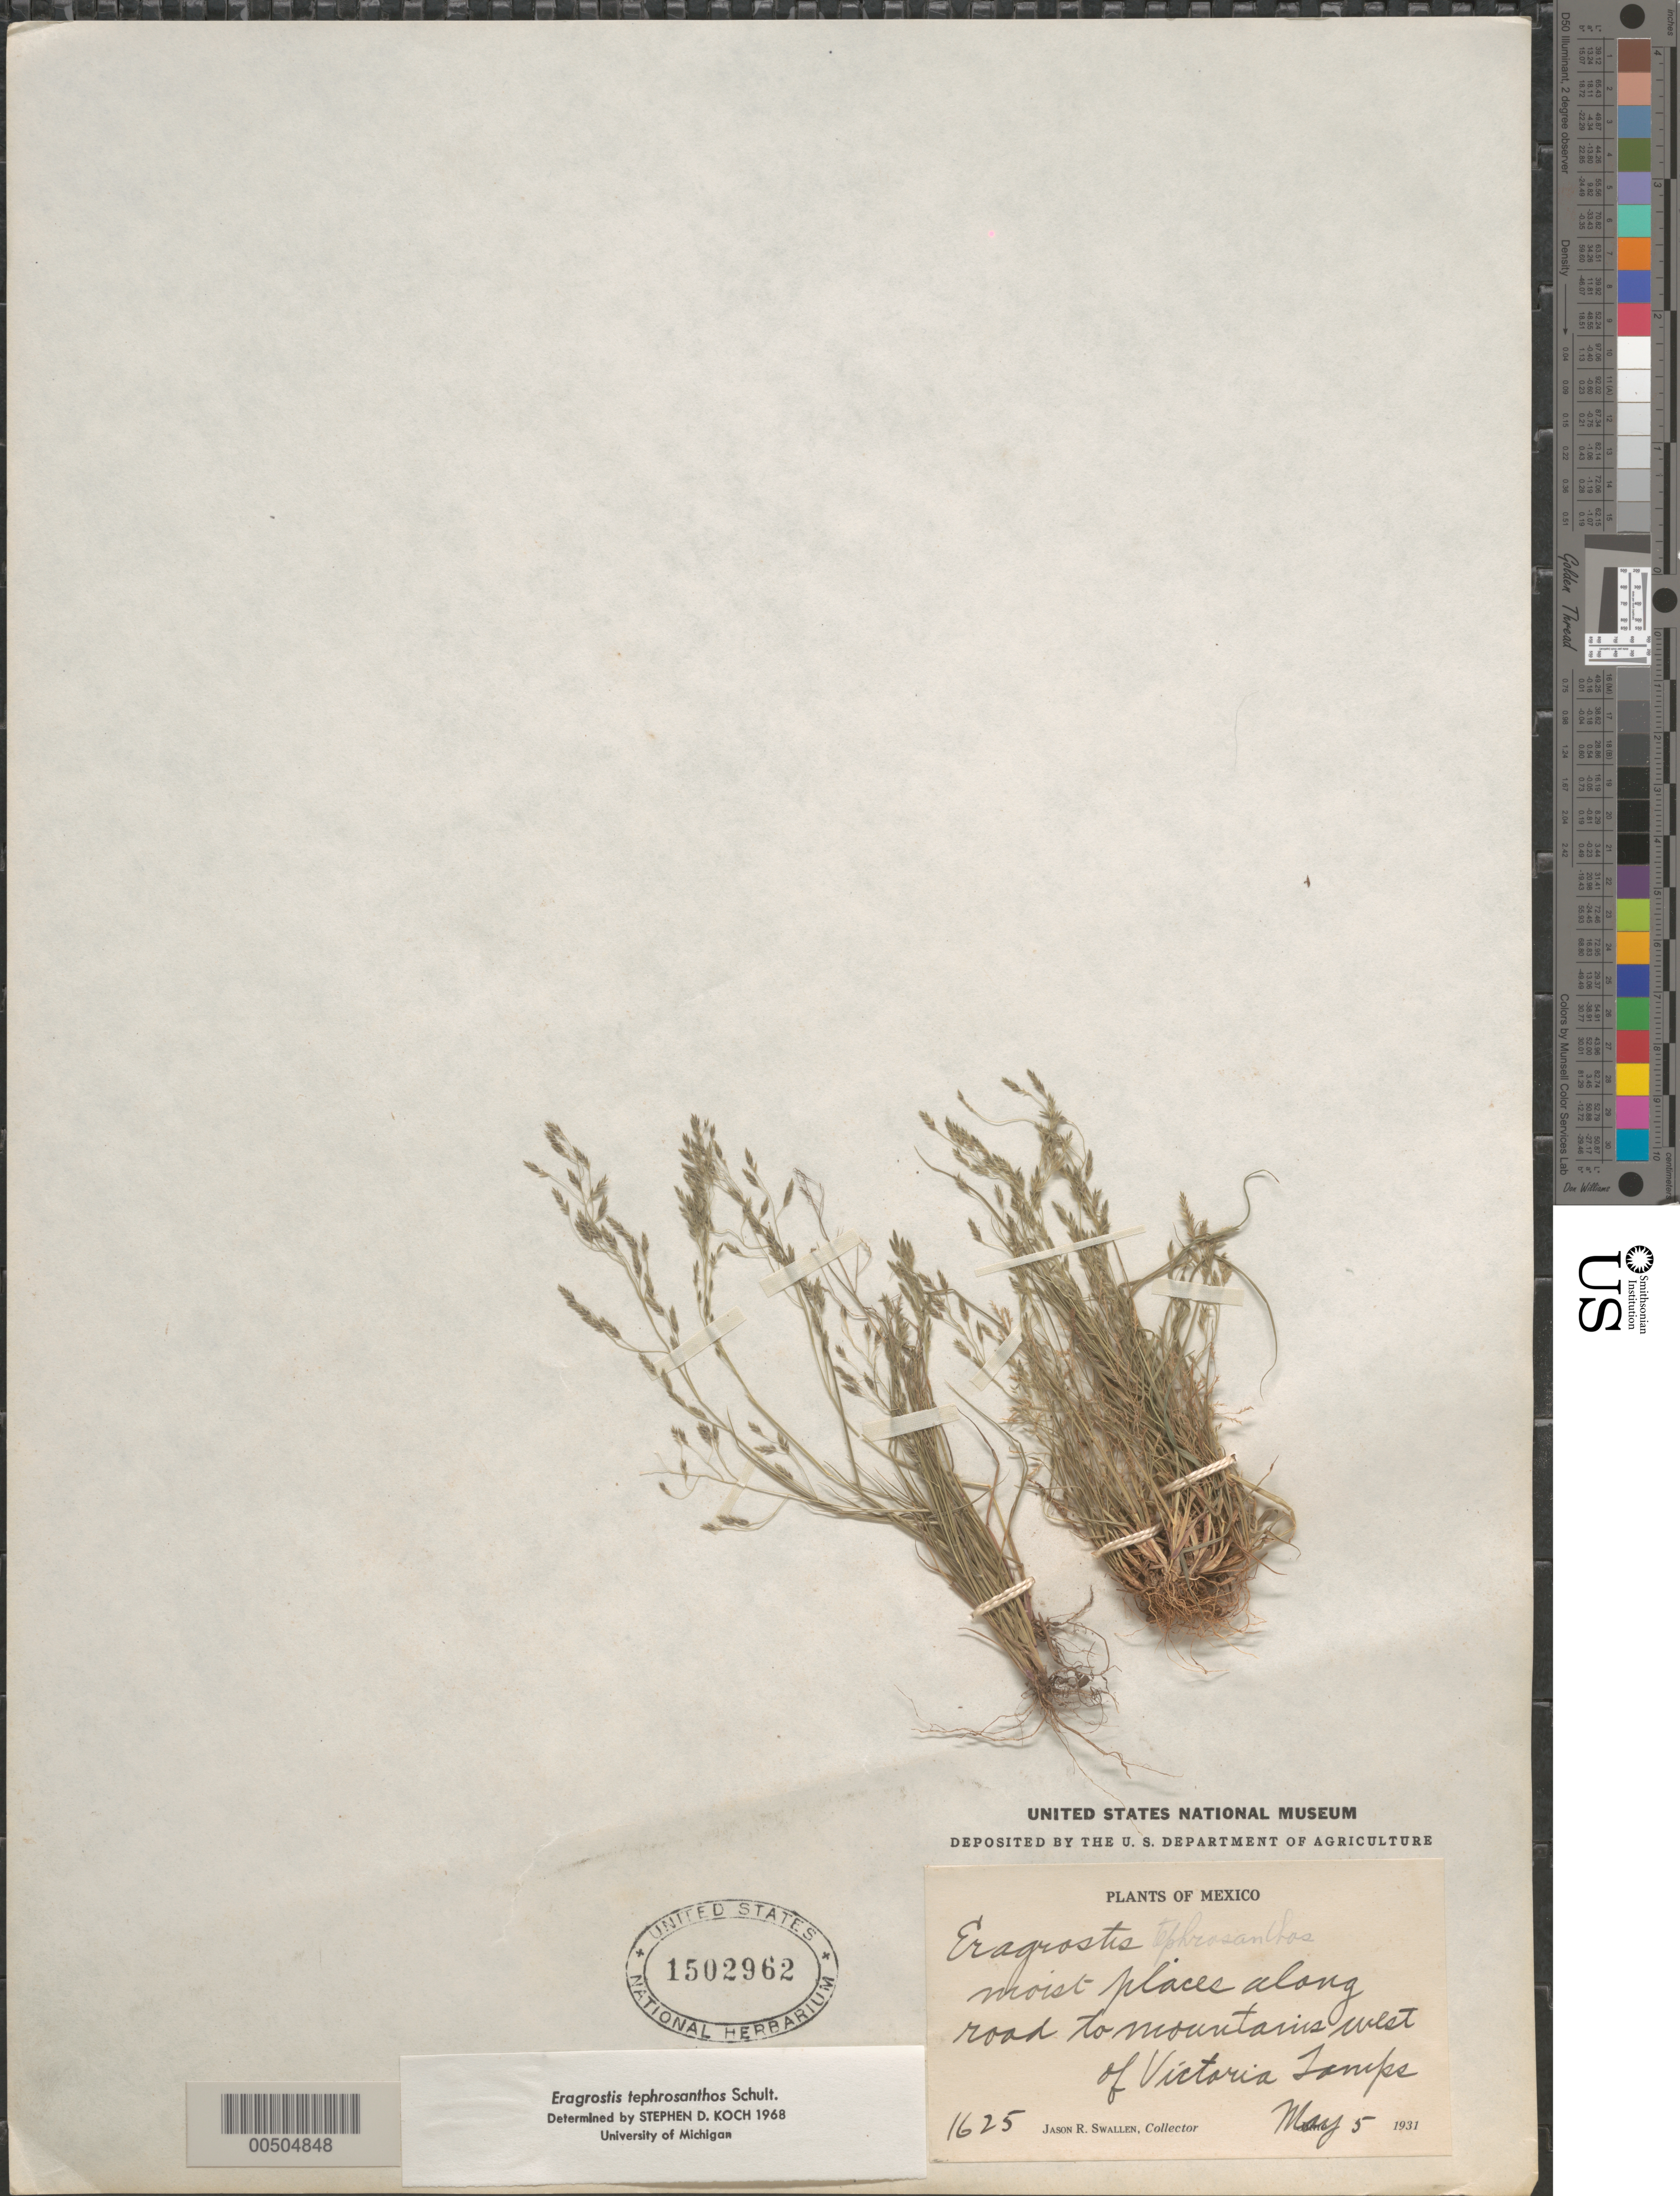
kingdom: Plantae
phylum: Tracheophyta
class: Liliopsida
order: Poales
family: Poaceae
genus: Eragrostis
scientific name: Eragrostis tephrosanthos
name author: Roem. & Schult.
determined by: Koch, S. D.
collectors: J. R. Swallen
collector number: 1625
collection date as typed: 5 May 1931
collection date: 1931-05-05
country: Mexico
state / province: Tamaulipas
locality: Rd to mts W of Victoria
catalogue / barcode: US 1502962